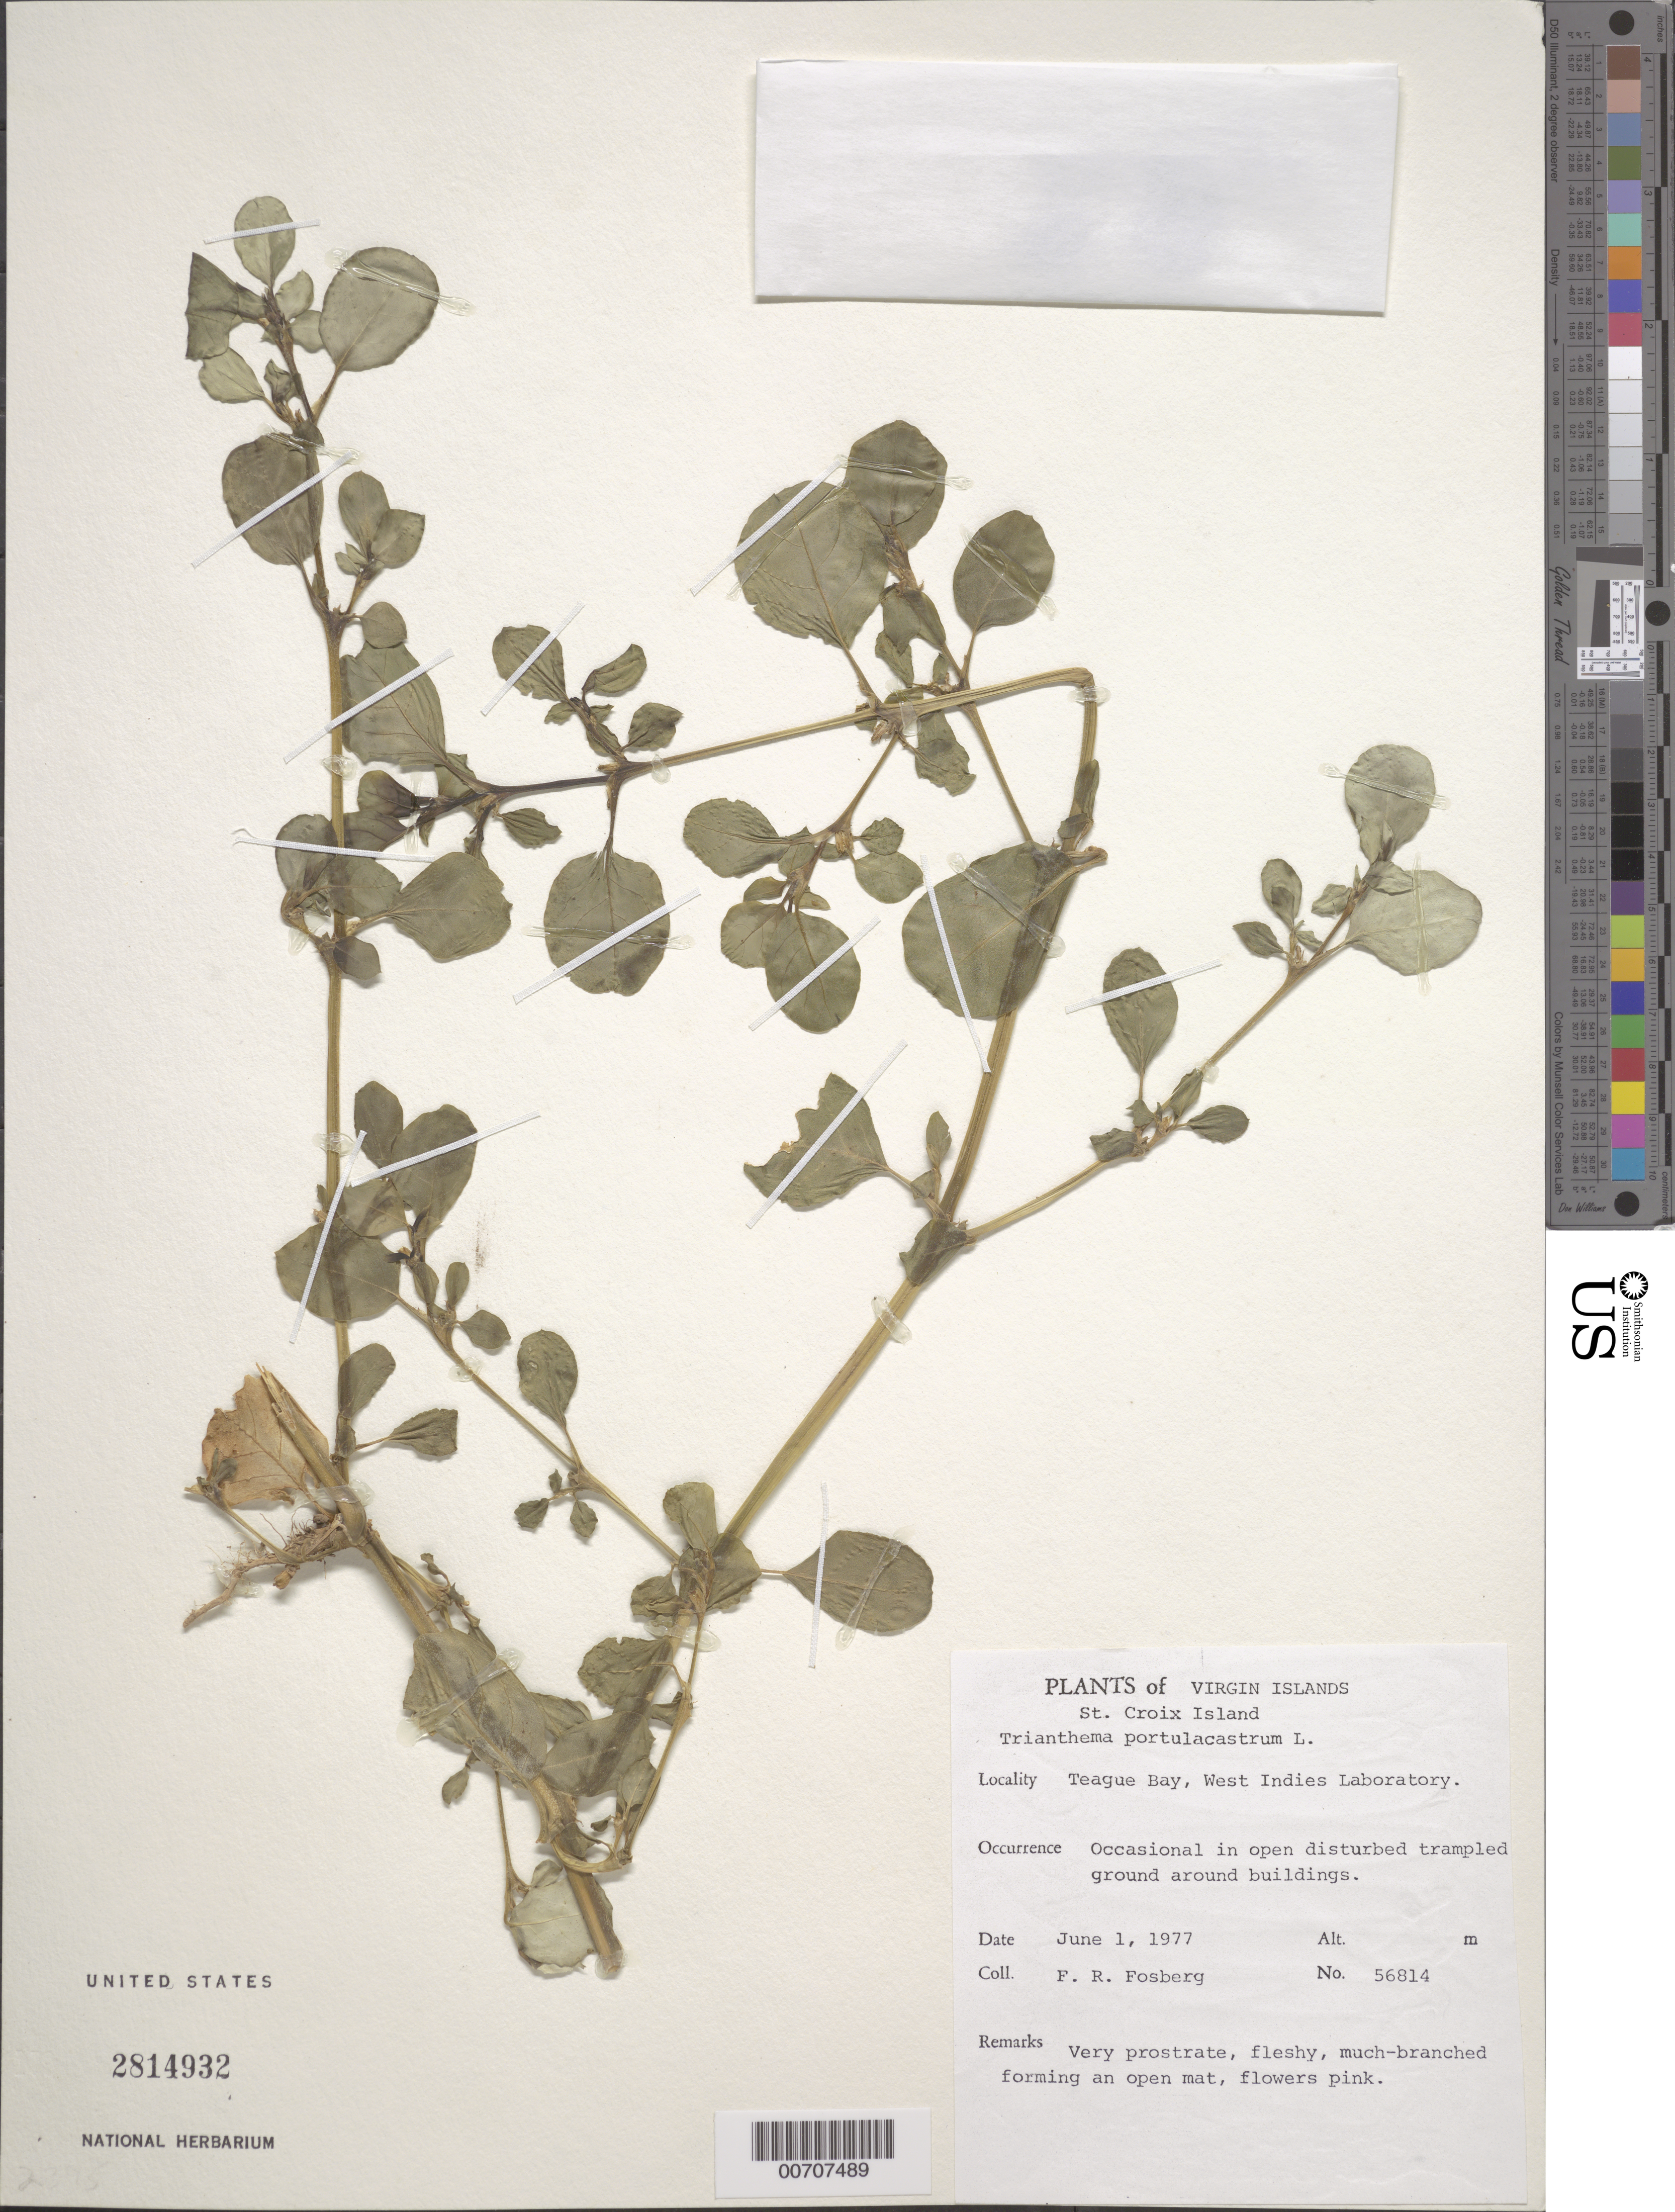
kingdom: Plantae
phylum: Tracheophyta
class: Magnoliopsida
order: Caryophyllales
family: Aizoaceae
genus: Trianthema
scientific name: Trianthema portulacastrum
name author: L.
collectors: F. R. Fosberg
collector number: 56814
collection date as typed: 01 Jun 1977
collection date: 1977-06-01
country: U.S. Virgin Islands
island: St. Croix Island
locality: Teague Bay, West Indies Laboratory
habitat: In open disturbed trampled ground around buildings.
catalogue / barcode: US 2814932